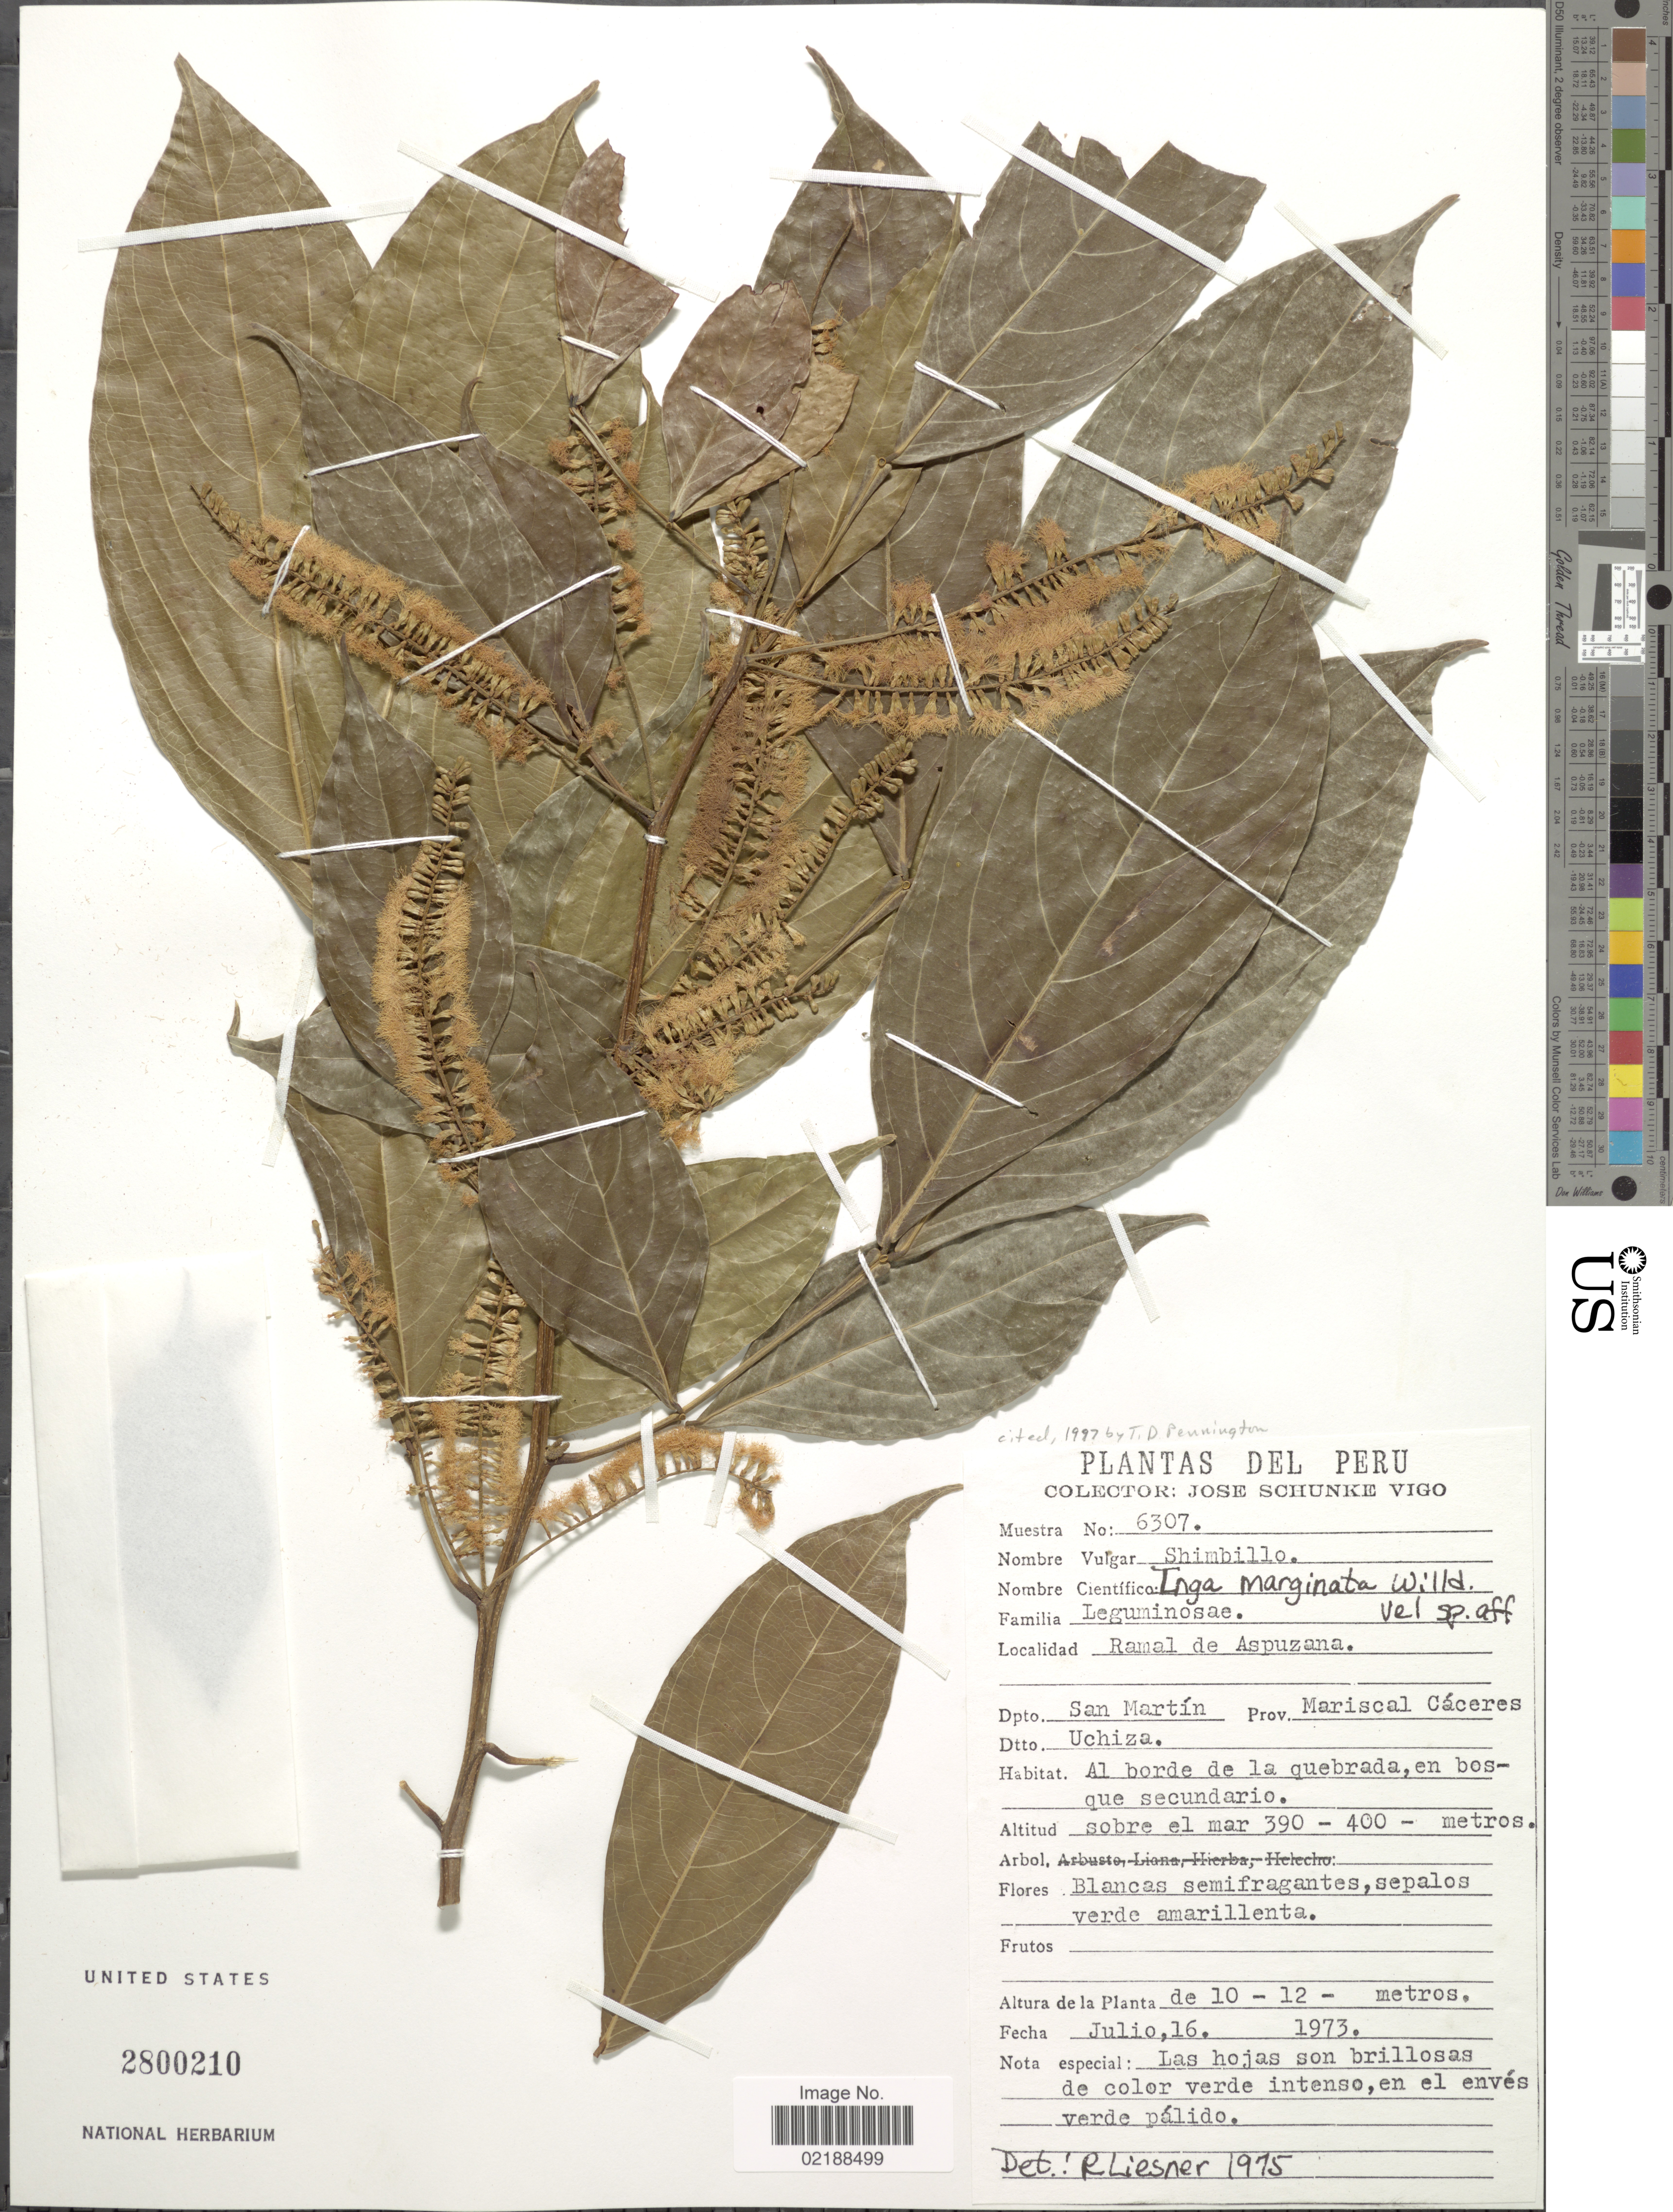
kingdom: Plantae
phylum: Tracheophyta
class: Magnoliopsida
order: Fabales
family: Fabaceae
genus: Inga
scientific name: Inga marginata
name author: Willd.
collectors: J. Schunke Vigo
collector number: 6307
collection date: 1973-07-16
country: Peru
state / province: San Martín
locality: Ramal de Aspuzana, Dpto San Martín, Prov. Mariscal Cáceres, Dtto Uchiza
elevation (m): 10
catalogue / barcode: US 2800210